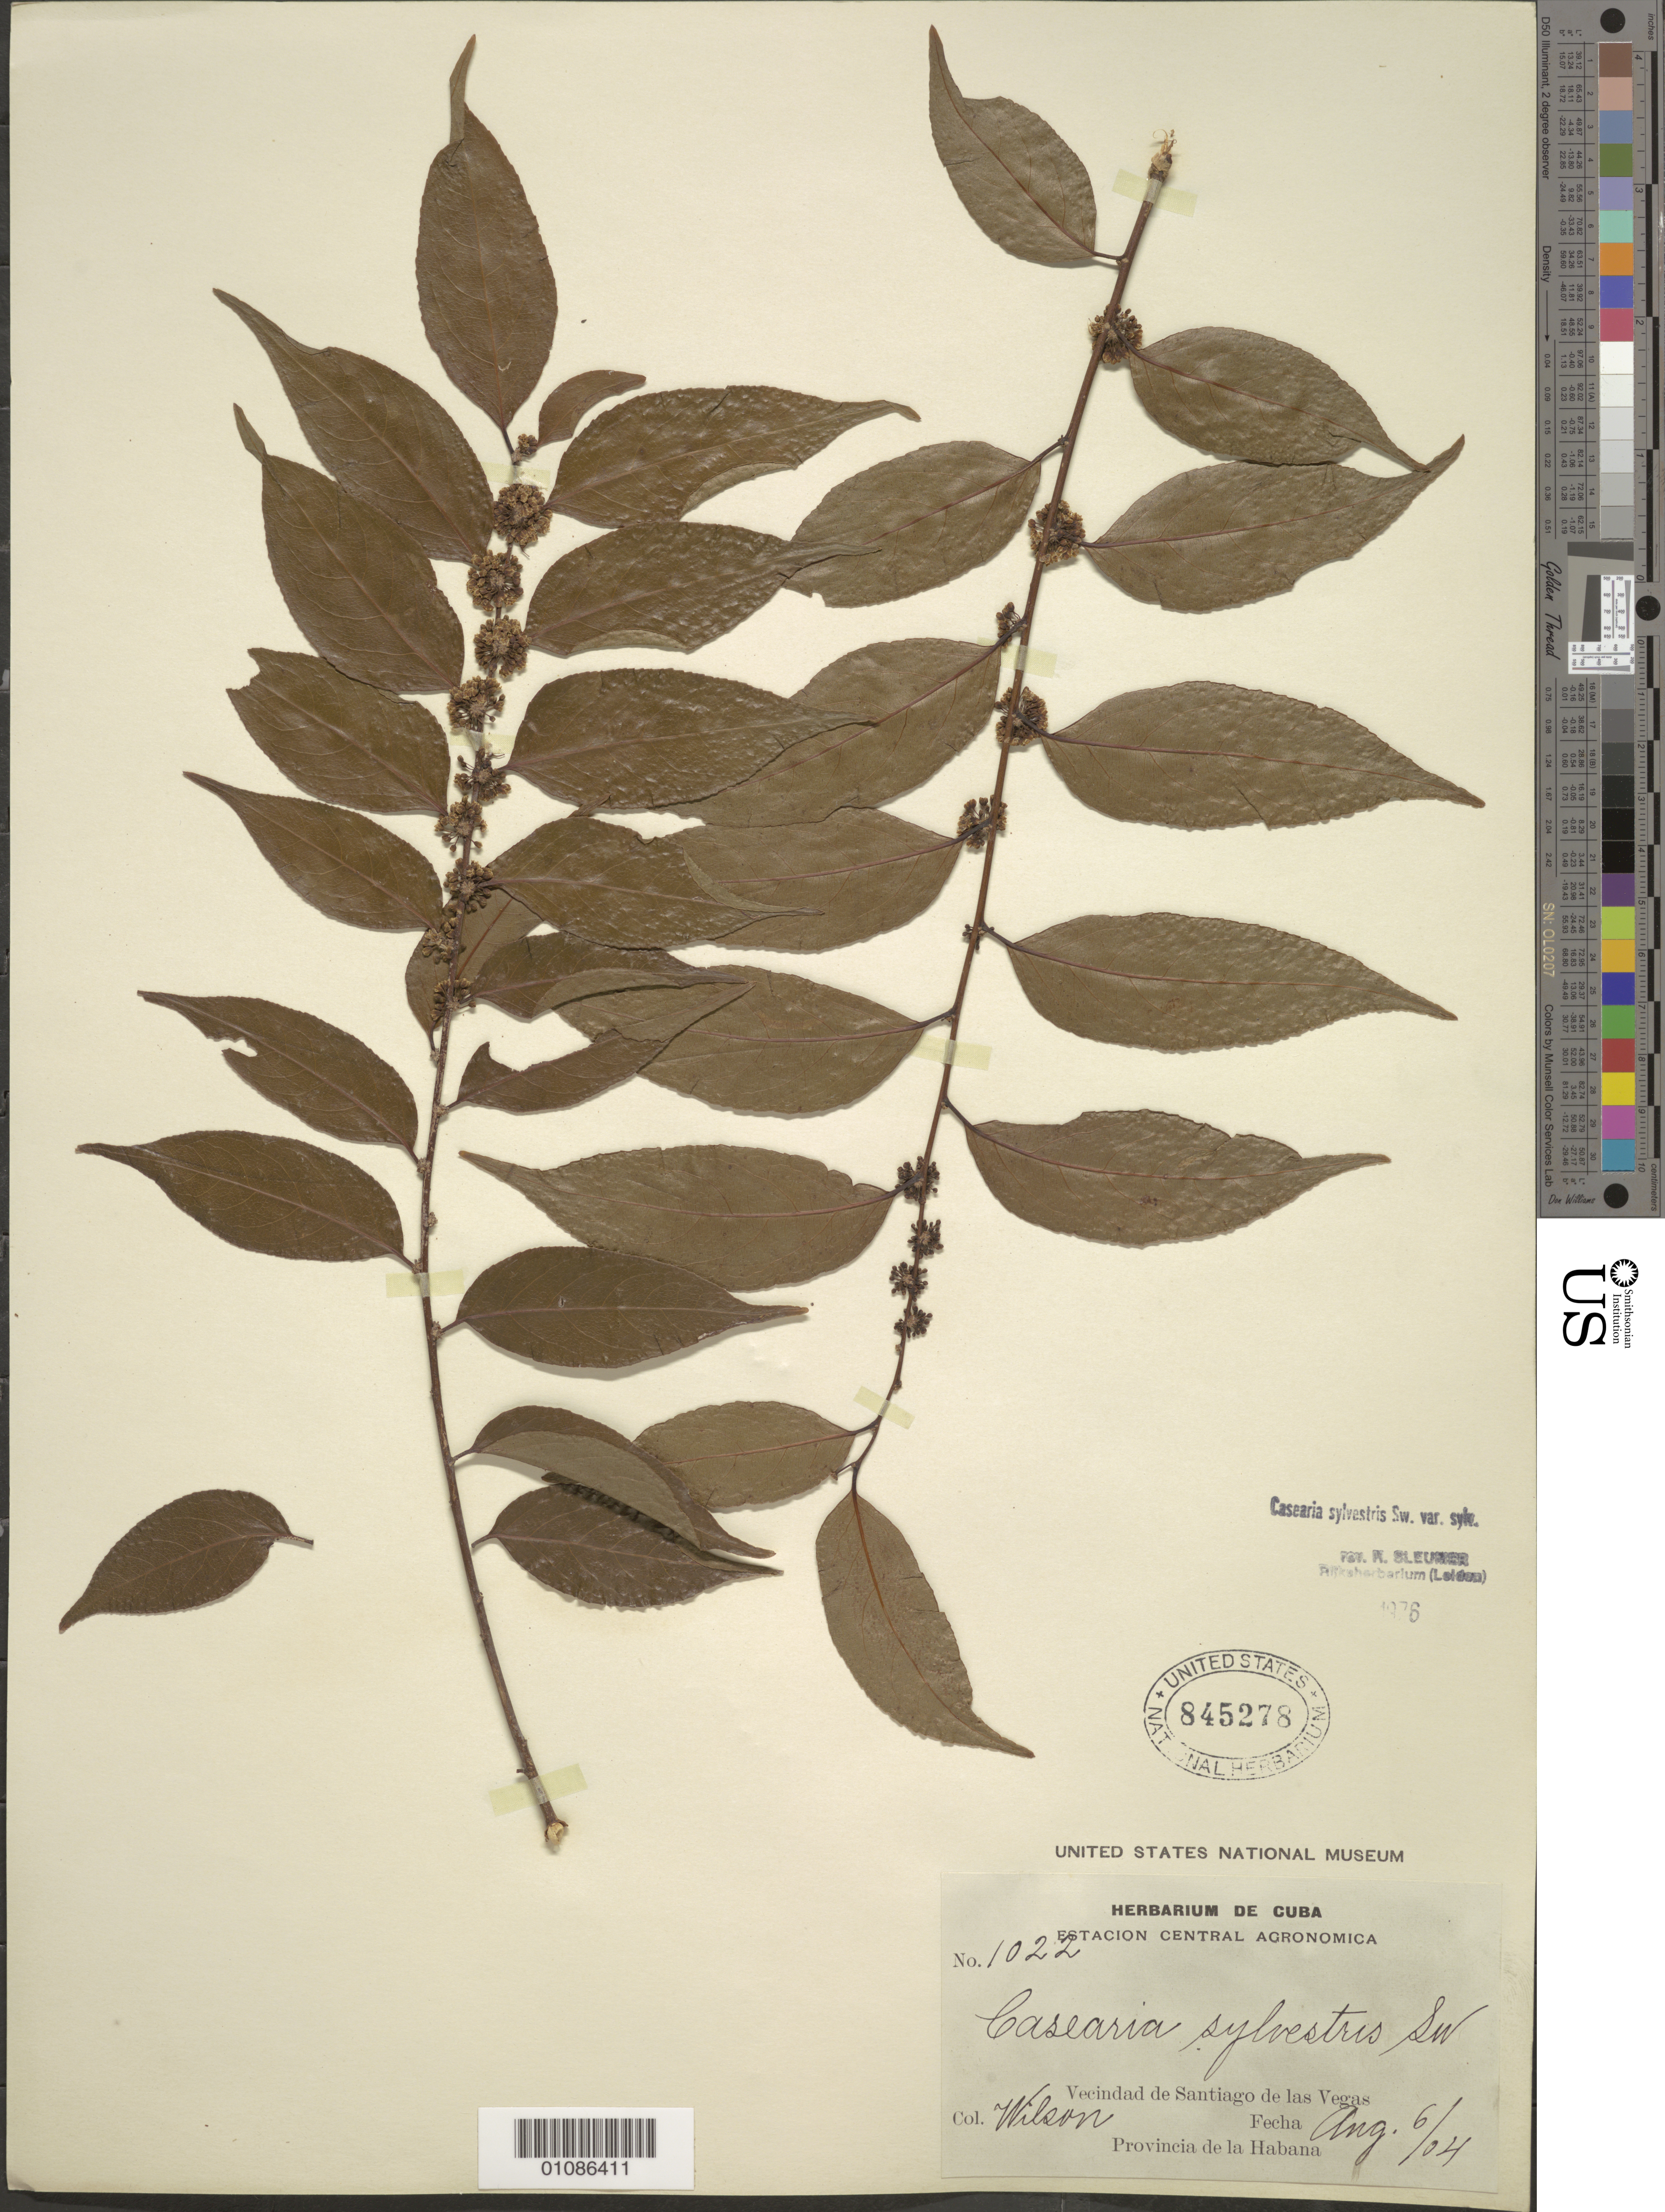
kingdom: Plantae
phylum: Tracheophyta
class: Magnoliopsida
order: Malpighiales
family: Salicaceae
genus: Casearia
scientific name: Casearia sylvestris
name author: Sw.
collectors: -- Wilson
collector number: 1022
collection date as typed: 06 Aug 1904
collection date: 1904-08-06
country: Cuba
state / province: La Habana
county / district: Municipio Boyeros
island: Cuba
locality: Santiago de las Vegas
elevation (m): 97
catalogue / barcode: US 845278